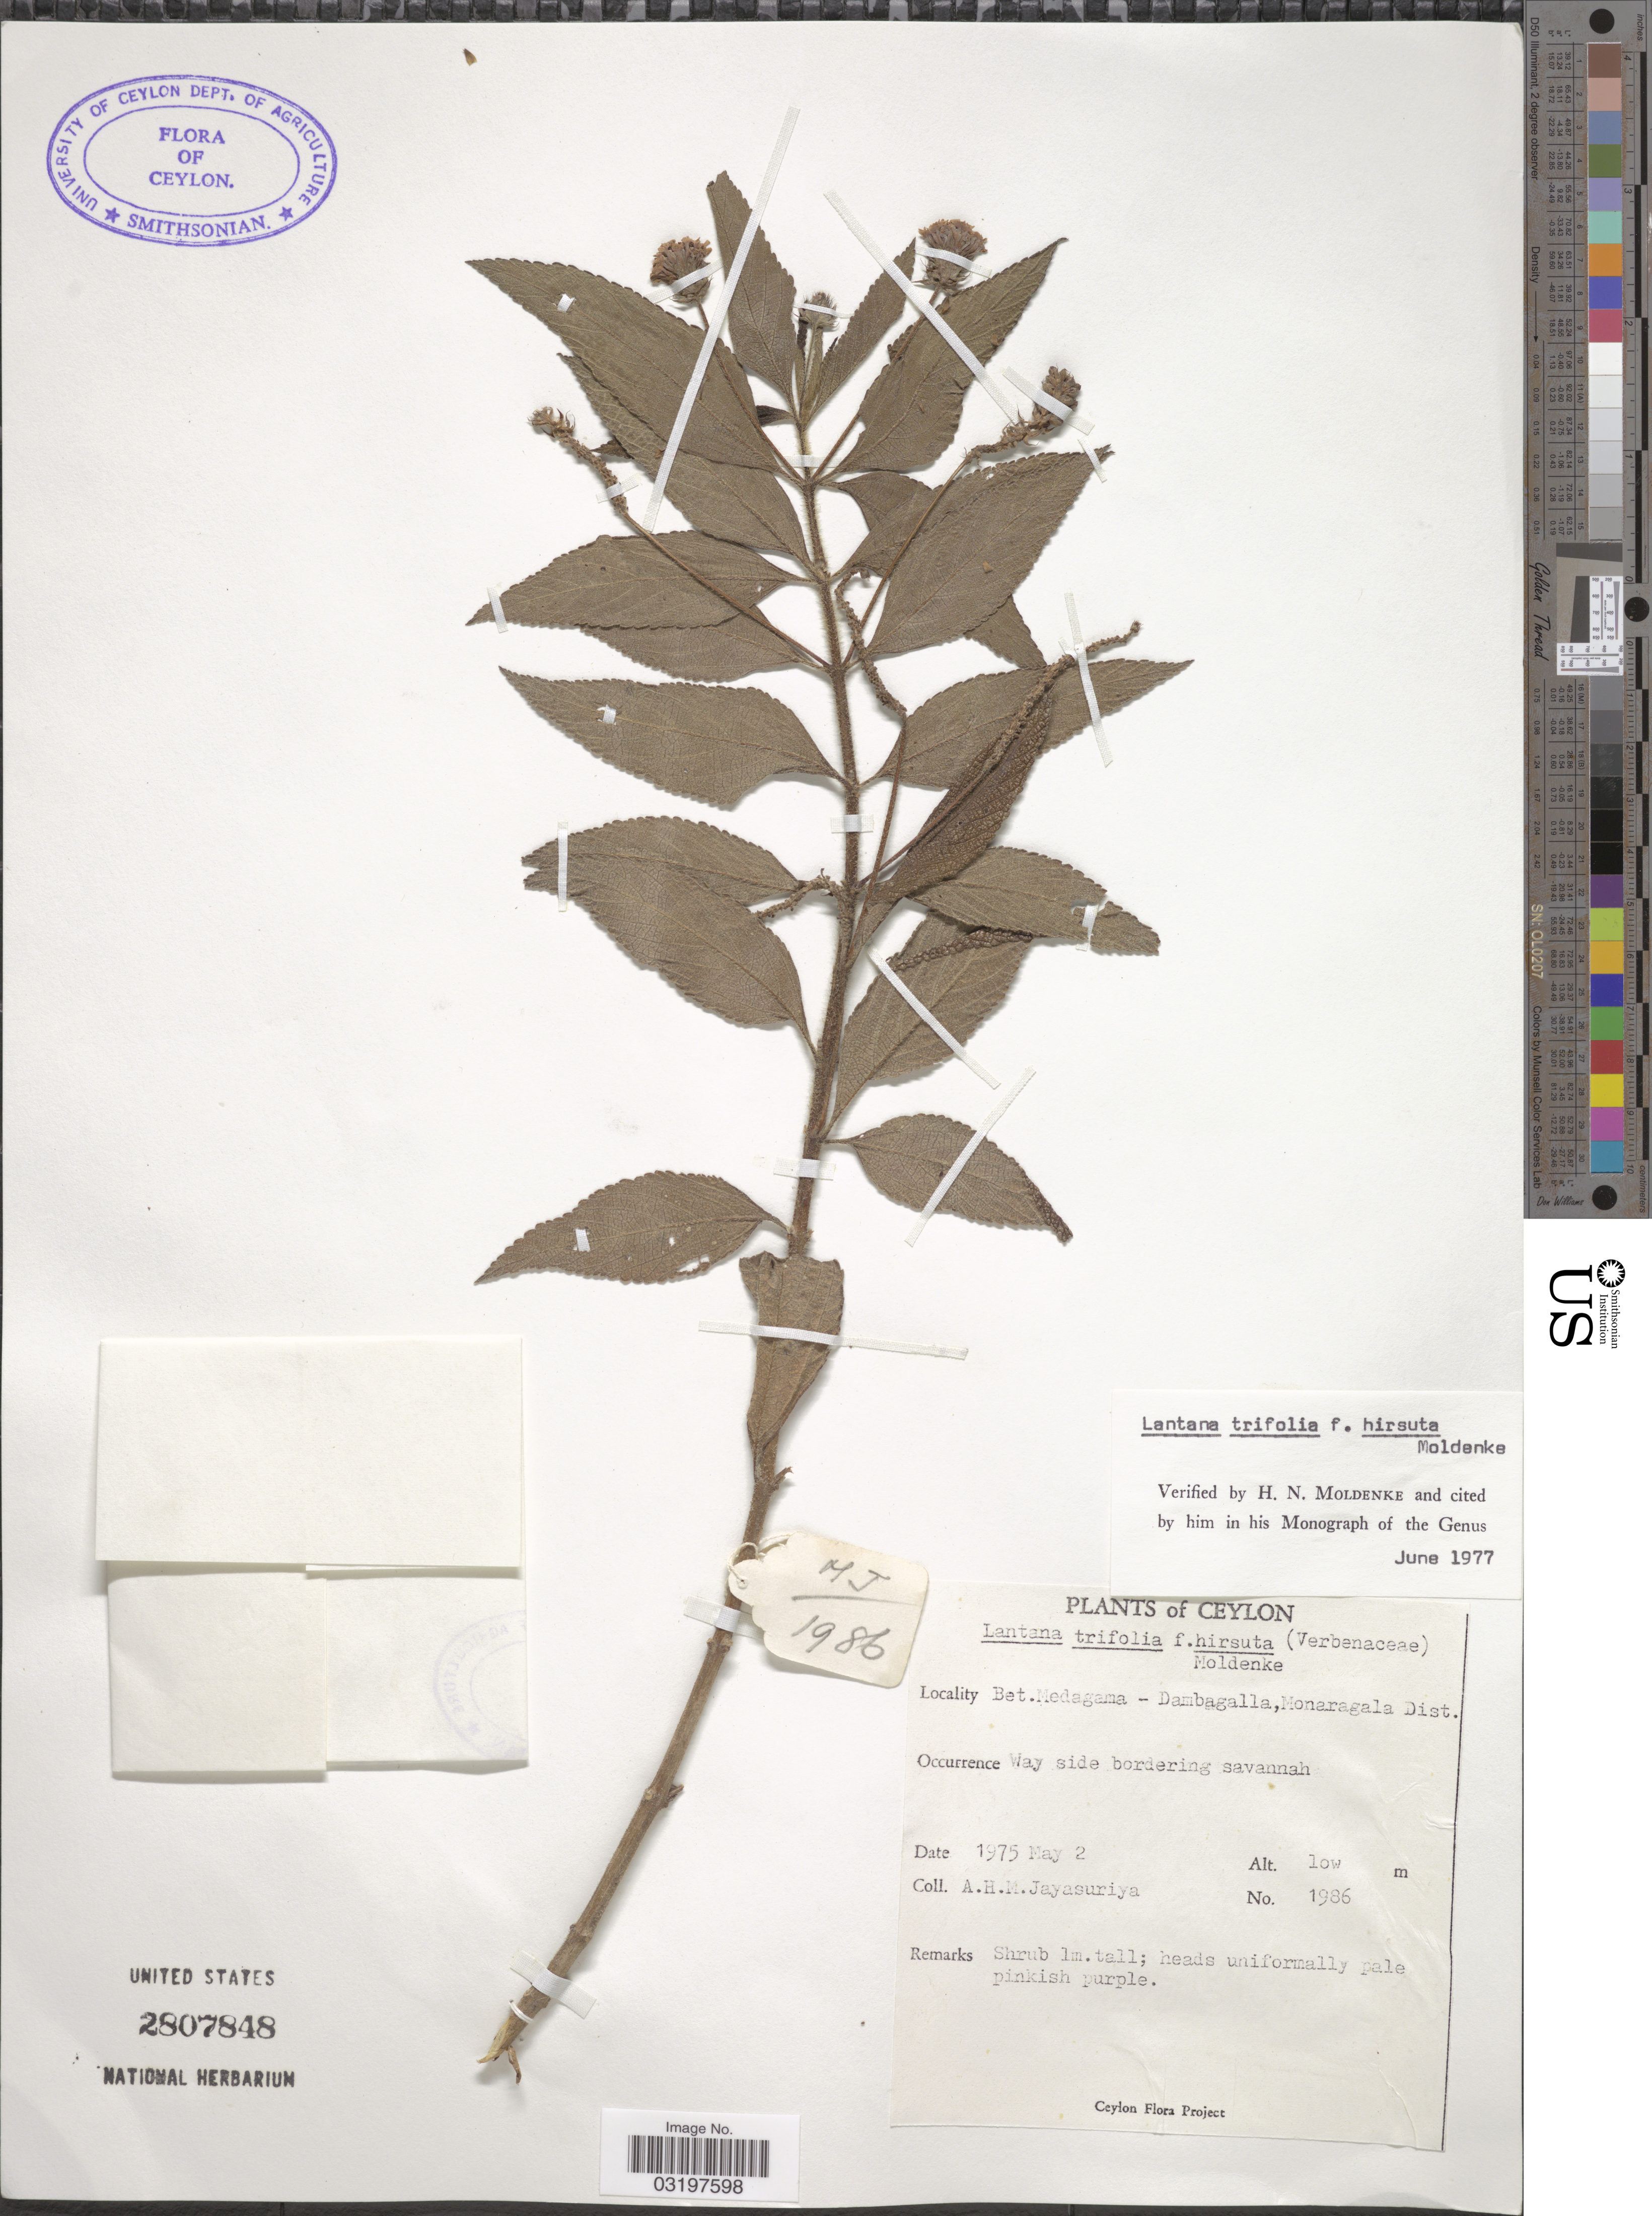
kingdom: Plantae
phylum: Tracheophyta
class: Magnoliopsida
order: Lamiales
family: Verbenaceae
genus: Lantana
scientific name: Lantana trifolia f. hirsuta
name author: Moldenke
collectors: A. H. Jayasuriya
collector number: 1986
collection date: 1975-05-02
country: Sri Lanka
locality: Ceylon. Bet. Medagama - Dambagalla, Monaragala Dist.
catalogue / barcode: US 2807848